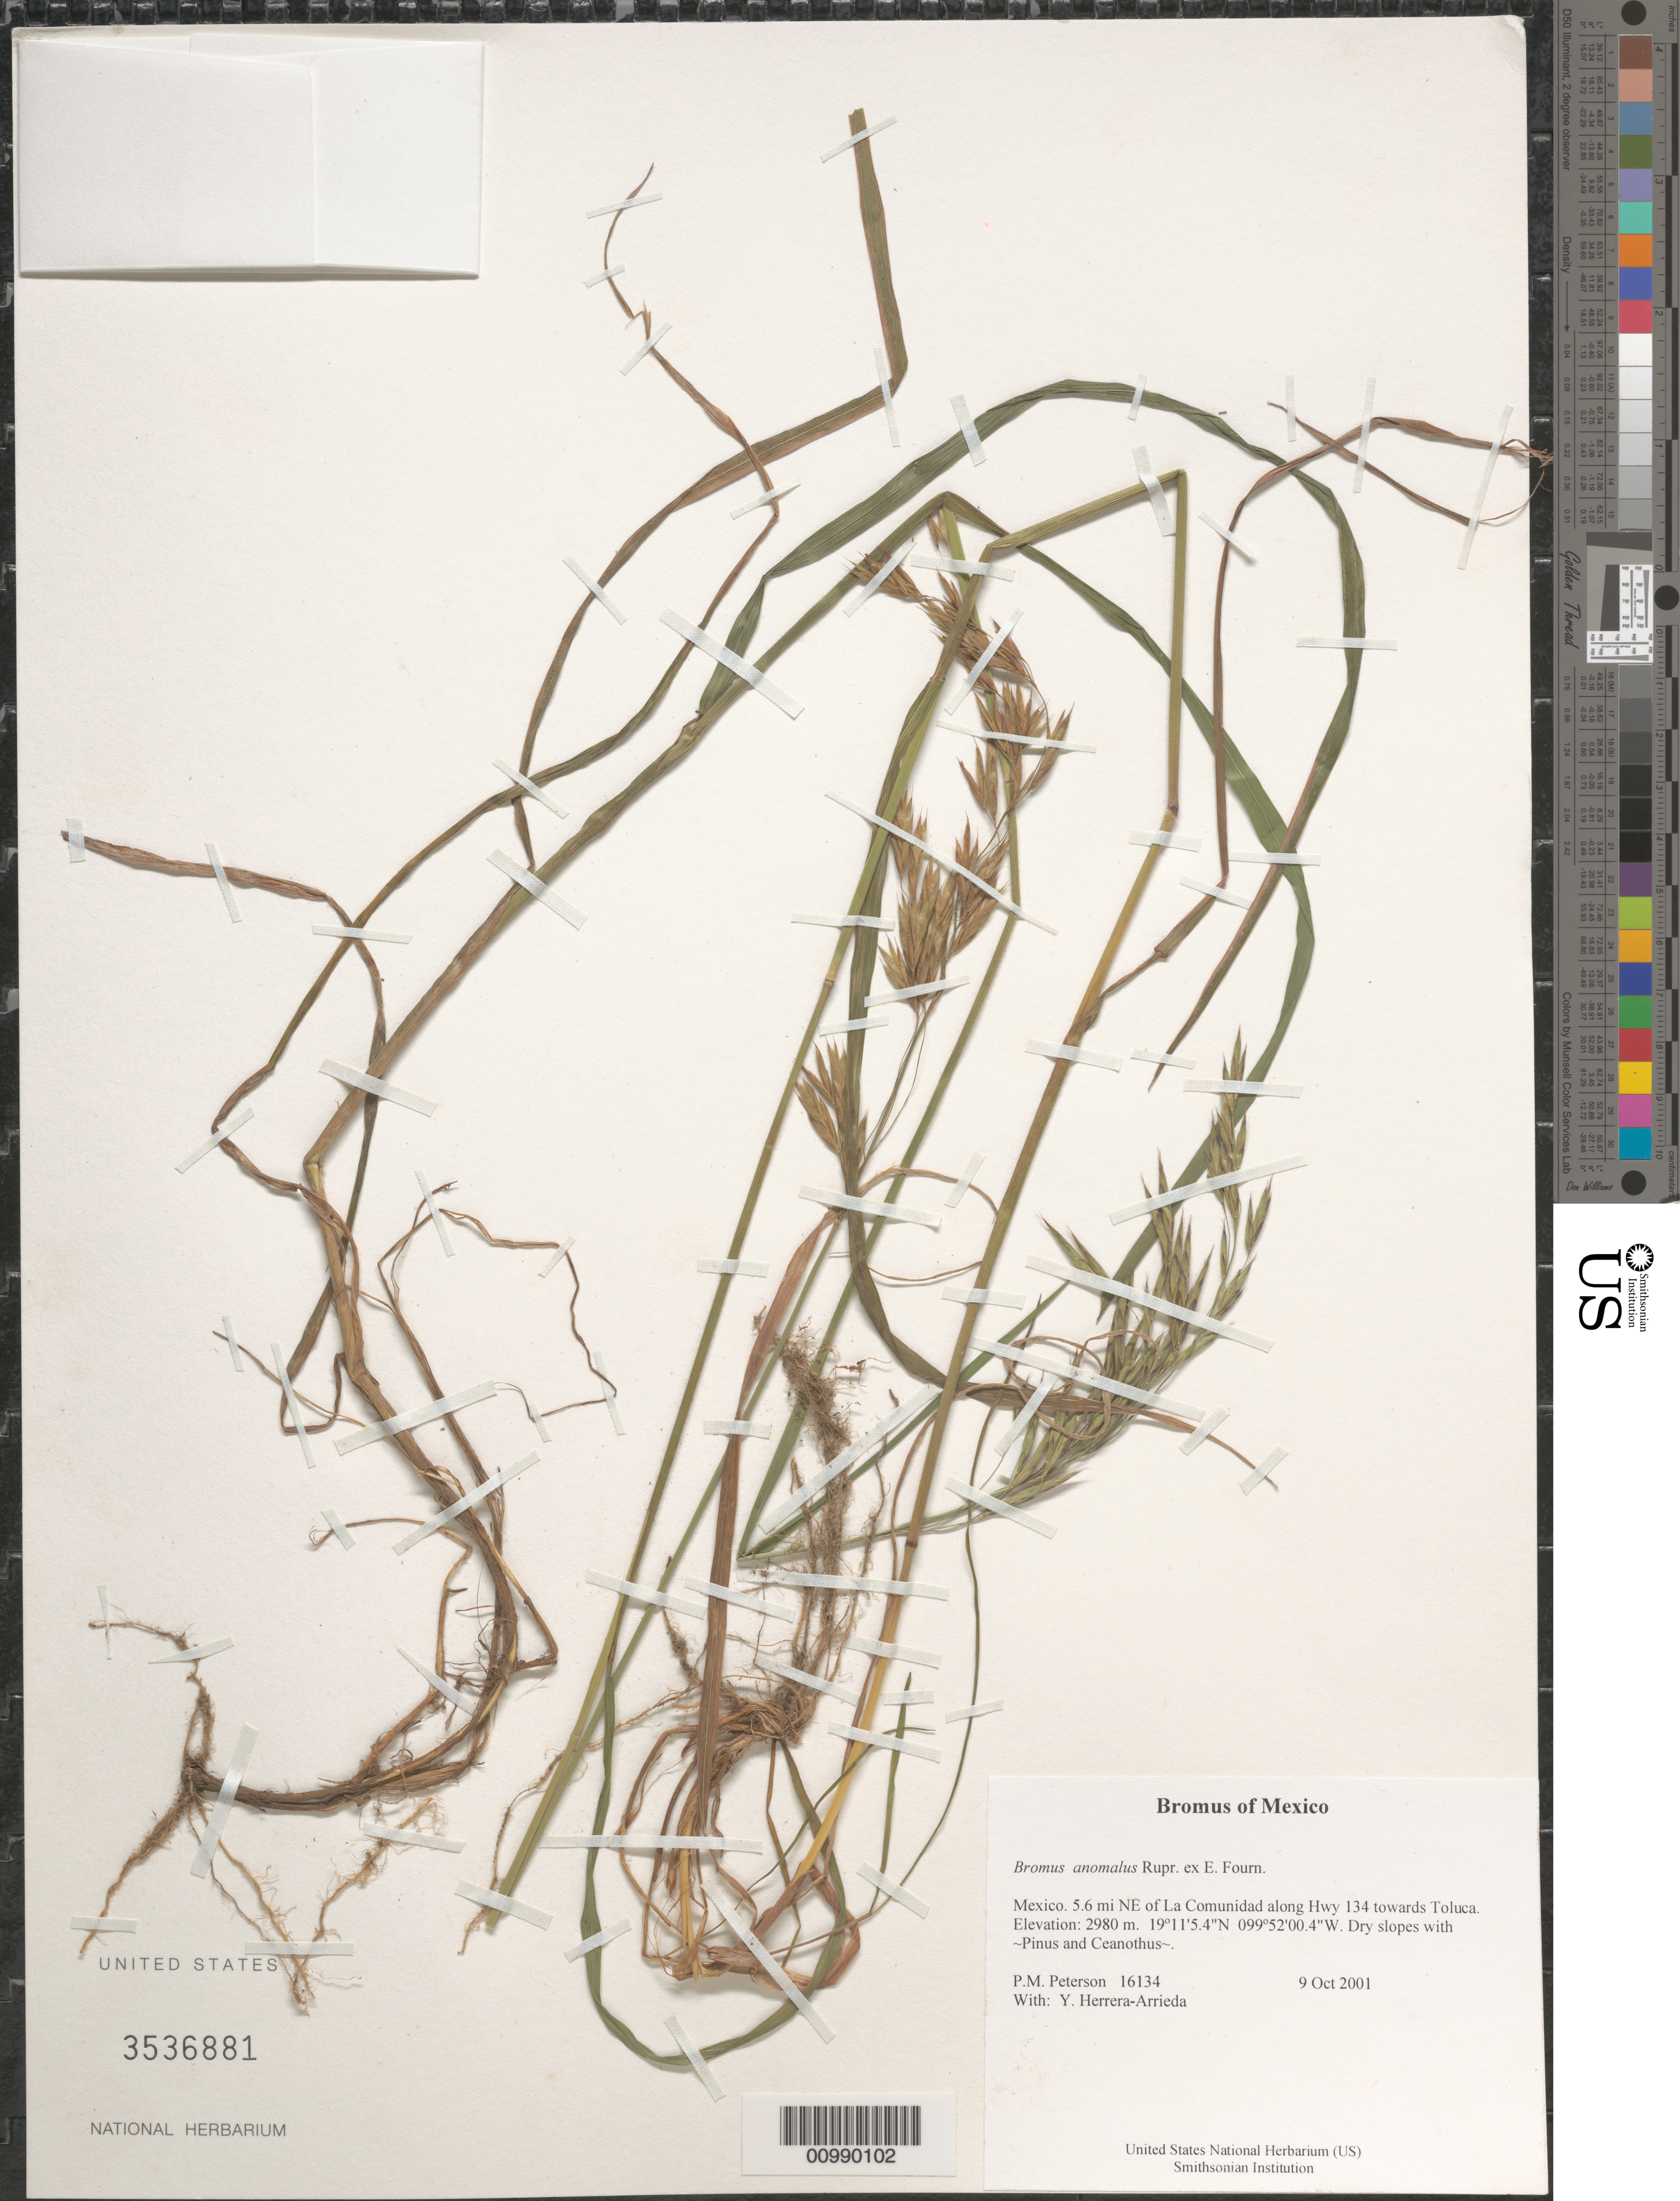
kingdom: Plantae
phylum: Tracheophyta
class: Liliopsida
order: Poales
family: Poaceae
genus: Bromus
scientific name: Bromus anomalus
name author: Rupr. ex E. Fourn.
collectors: P. M. Peterson & Y. Herrera Arrieta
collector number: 16134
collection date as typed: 09 Oct 2001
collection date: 2001-10-09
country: Mexico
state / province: México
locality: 5.6 mi NE of La Comunidad along Hwy 134 towards Toluca.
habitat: Dry slopes with ~Pinus and Ceanothus~.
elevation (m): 2980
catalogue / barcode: US 3536881